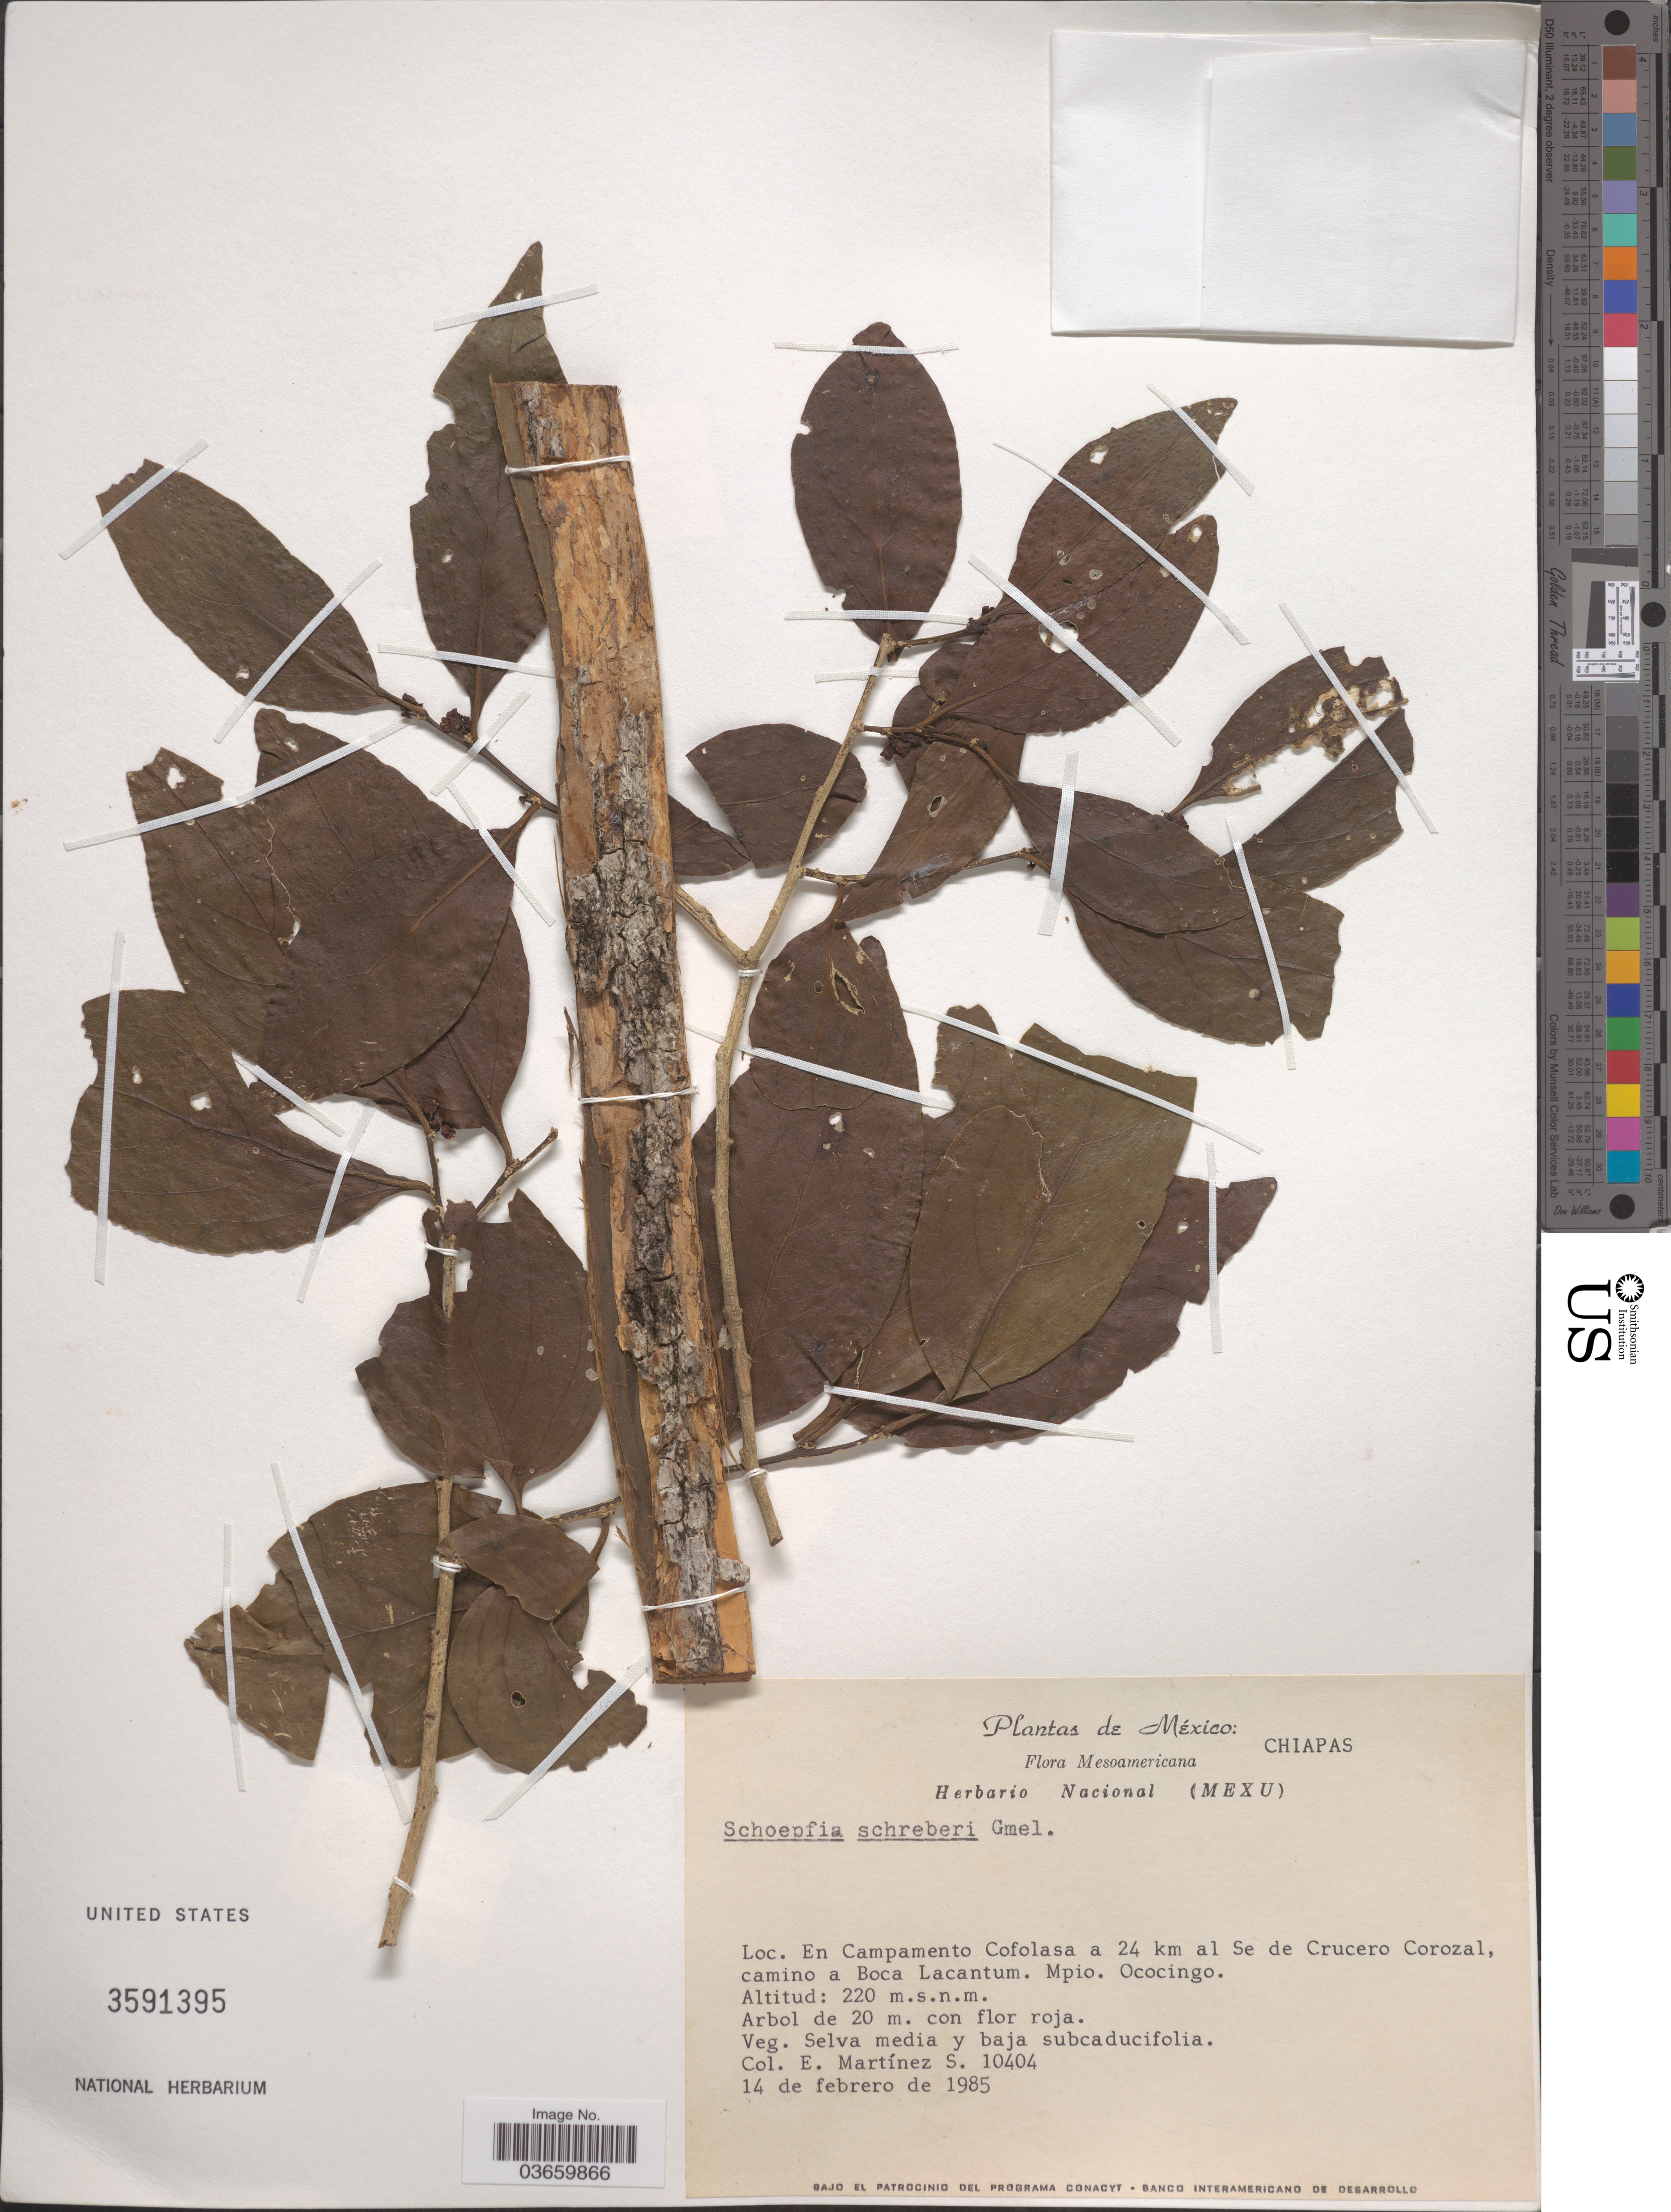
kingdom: Plantae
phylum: Tracheophyta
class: Magnoliopsida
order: Santalales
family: Schoepfiaceae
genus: Schoepfia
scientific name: Schoepfia schreberi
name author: J.F. Gmel.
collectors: E. M. Martínez S.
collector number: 10404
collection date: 1985-02-14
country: Mexico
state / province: Chiapas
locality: En Campamento Cofolasa a 24 Km al Se de Crucero Corozal, camino a Boca Lacantum. Mpio. Ococingo.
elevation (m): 220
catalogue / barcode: US 3591395